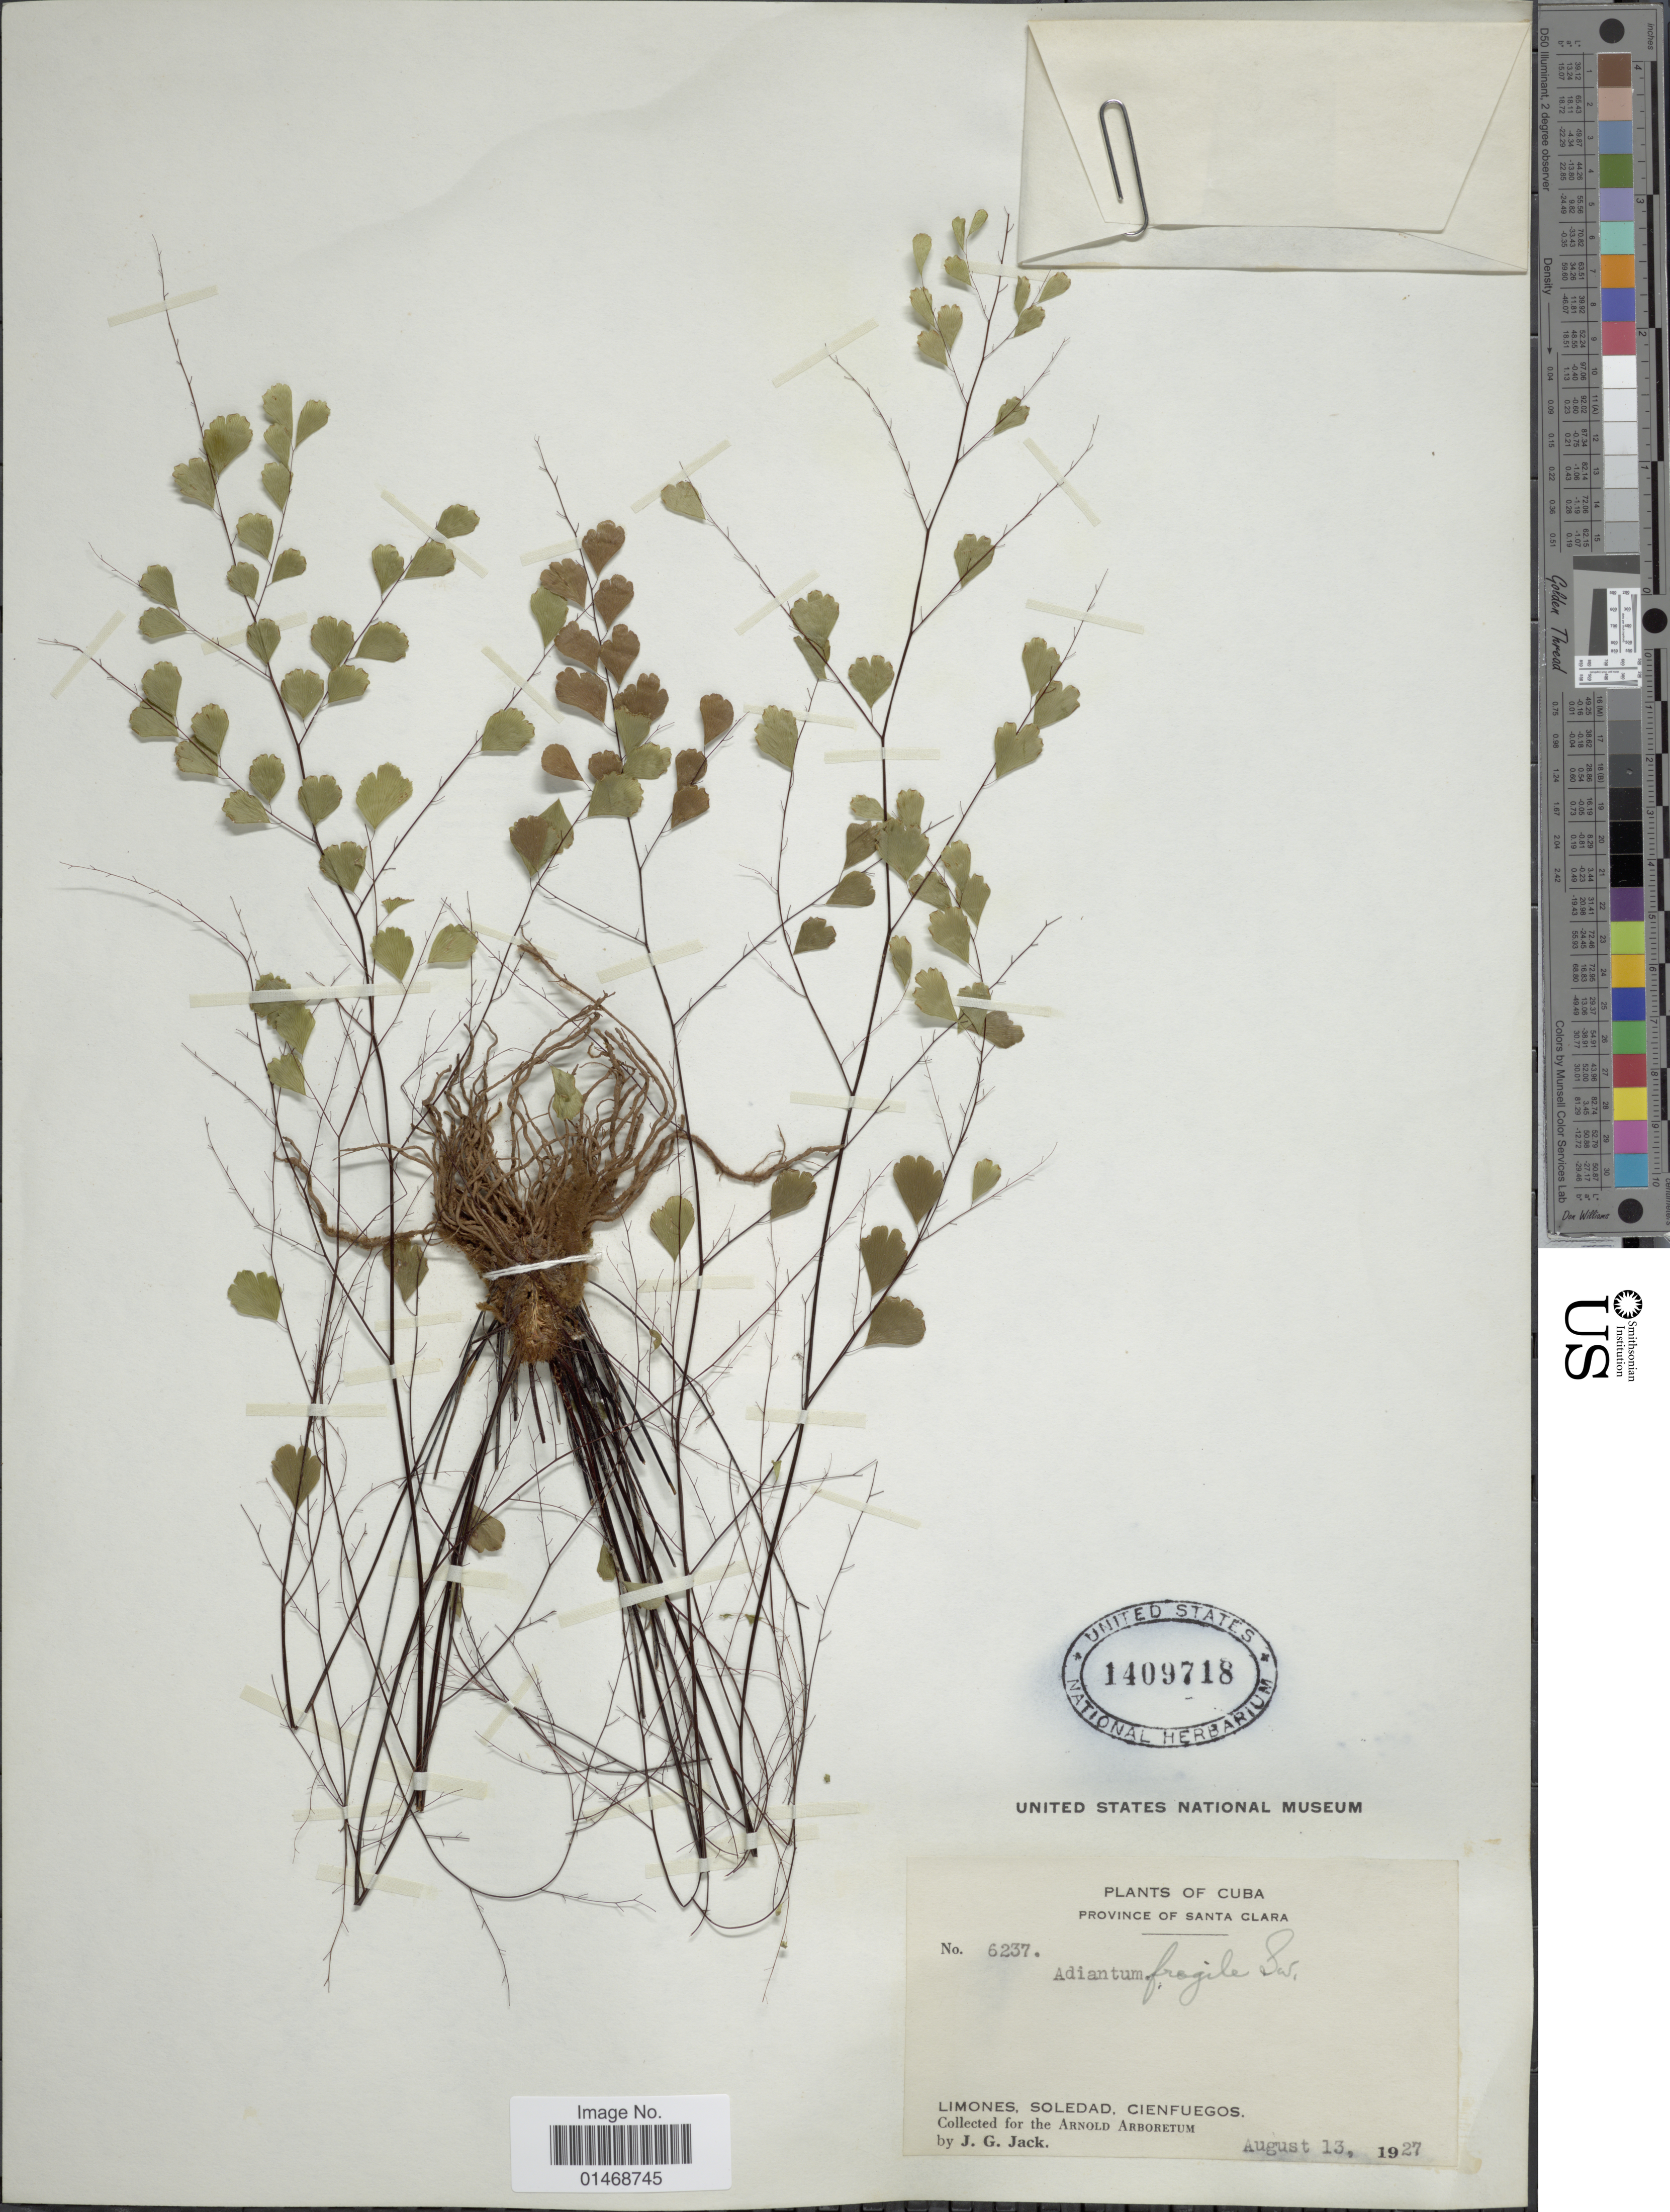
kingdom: Plantae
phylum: Tracheophyta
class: Polypodiopsida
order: Polypodiales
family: Pteridaceae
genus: Adiantum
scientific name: Adiantum fragile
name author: Sw.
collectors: J. G. Jack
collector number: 6237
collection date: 1927-08-13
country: Cuba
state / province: Las Villas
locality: Province of Santa Clara, Limones, Soledad, Cienfuegos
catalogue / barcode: US 1409718